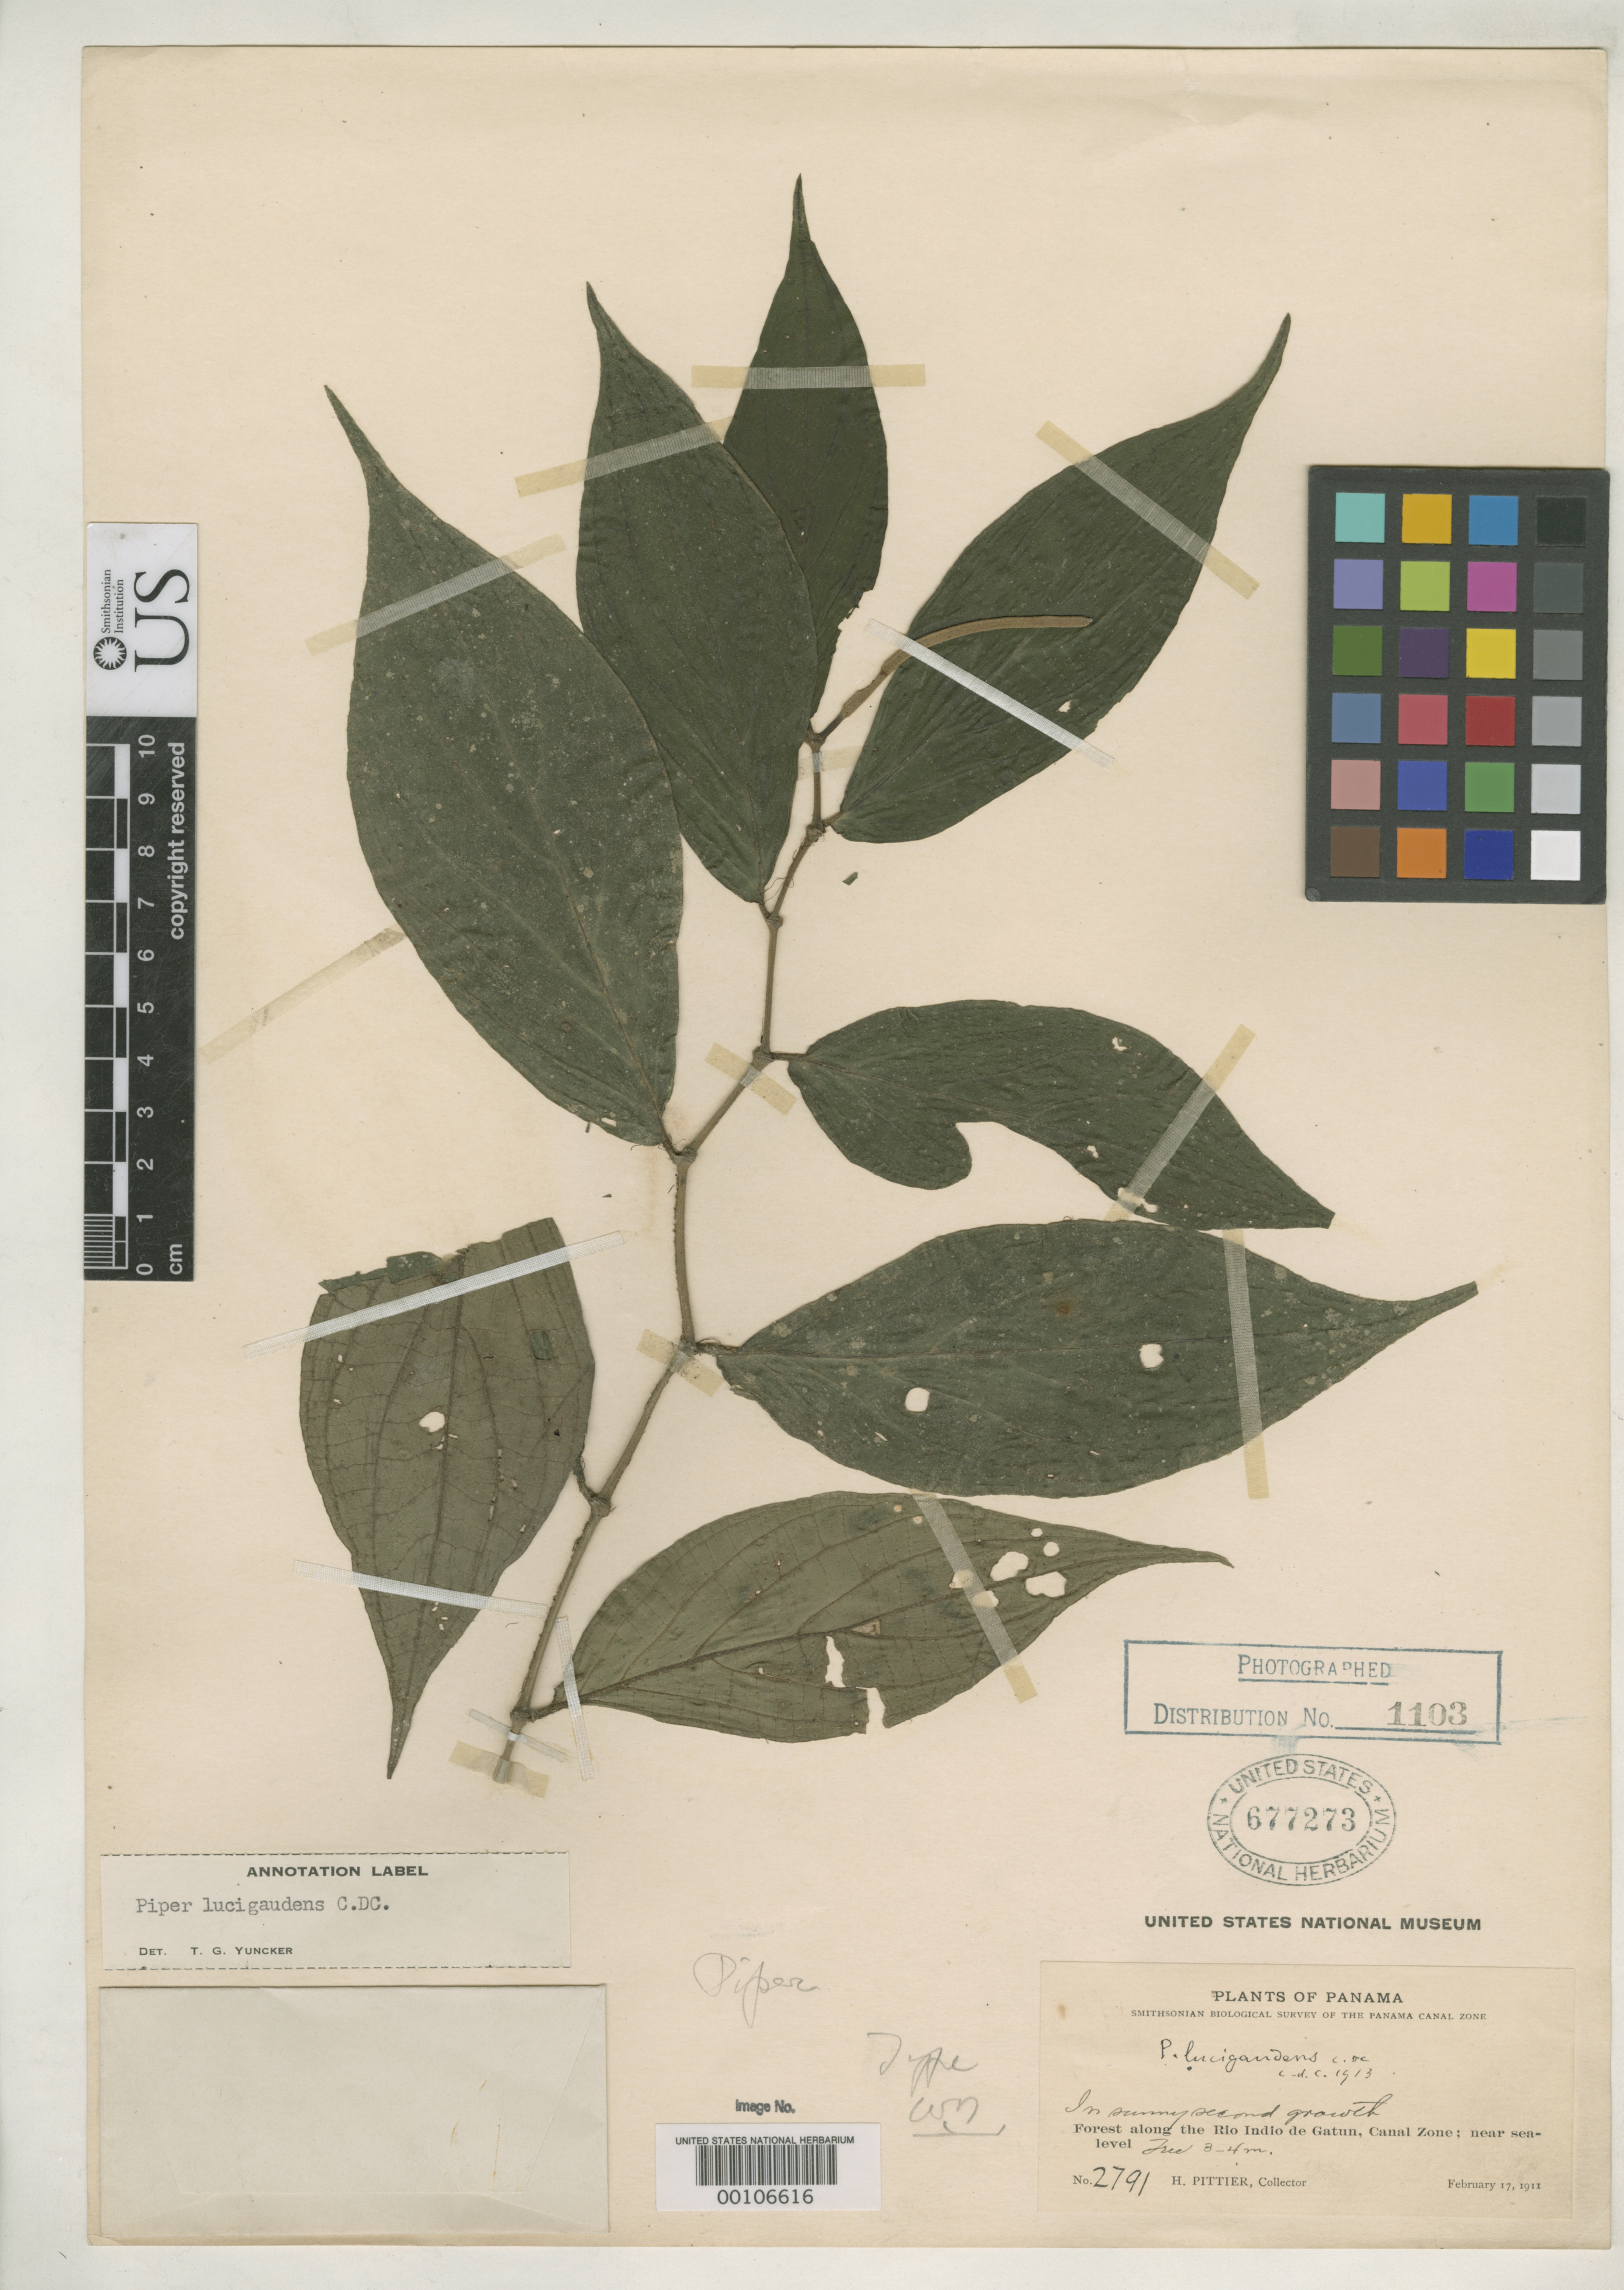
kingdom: Plantae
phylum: Tracheophyta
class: Magnoliopsida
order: Piperales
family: Piperaceae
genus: Piper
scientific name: Piper luciguadens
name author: C. DC.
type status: Possible Holotype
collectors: H. F. Pittier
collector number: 2791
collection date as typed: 17 Feb 1911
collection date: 1911-02-17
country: Panama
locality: Rio Indio de Gatun; alt. near sea level.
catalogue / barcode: US 677273